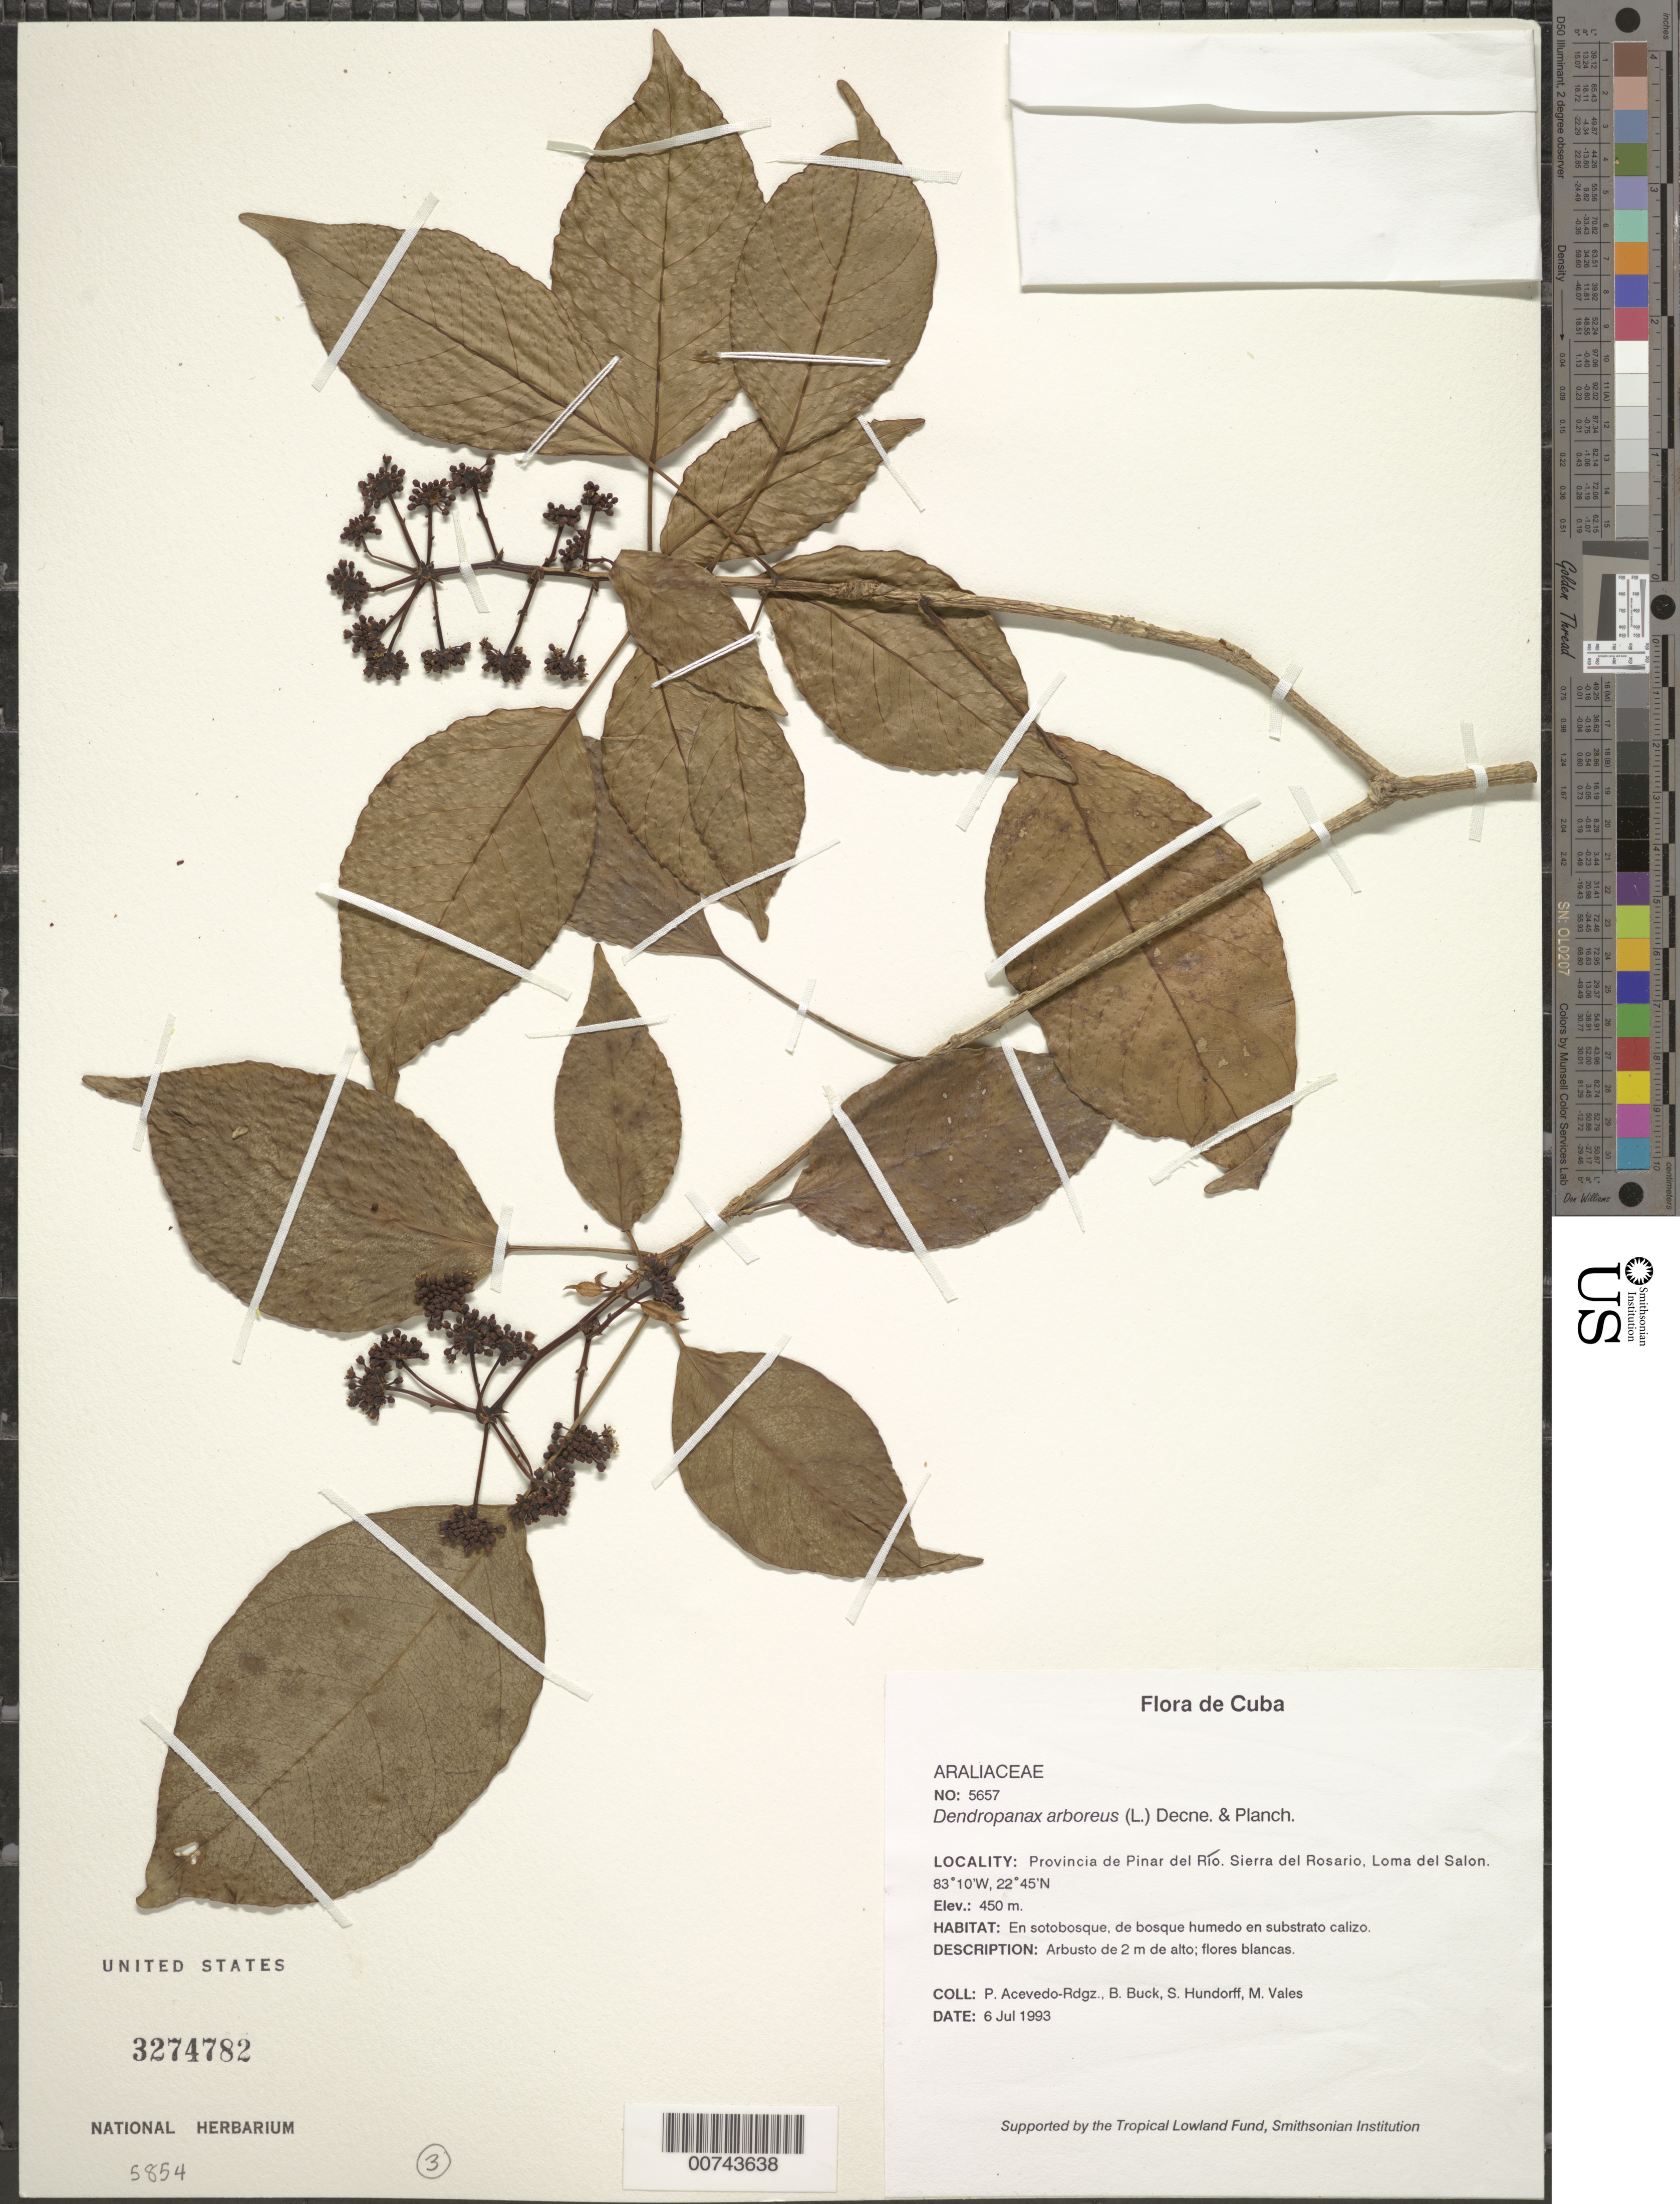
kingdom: Plantae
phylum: Tracheophyta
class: Magnoliopsida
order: Apiales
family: Araliaceae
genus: Dendropanax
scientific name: Dendropanax arboreus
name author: (L.) Decne. & Planch.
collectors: P. Acevedo-Rodr., B. Buck, S. Hundorf & M. Vales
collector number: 5657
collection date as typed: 06 Jul 1993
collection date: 1993-07-06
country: Cuba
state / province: Pinar del Rio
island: Cuba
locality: Provincia de Pinar del Río Sierra del Rosario, Loma del Salon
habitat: En sotobosque, de bosque humedo en substrato calizo.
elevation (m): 450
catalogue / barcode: US 3274782